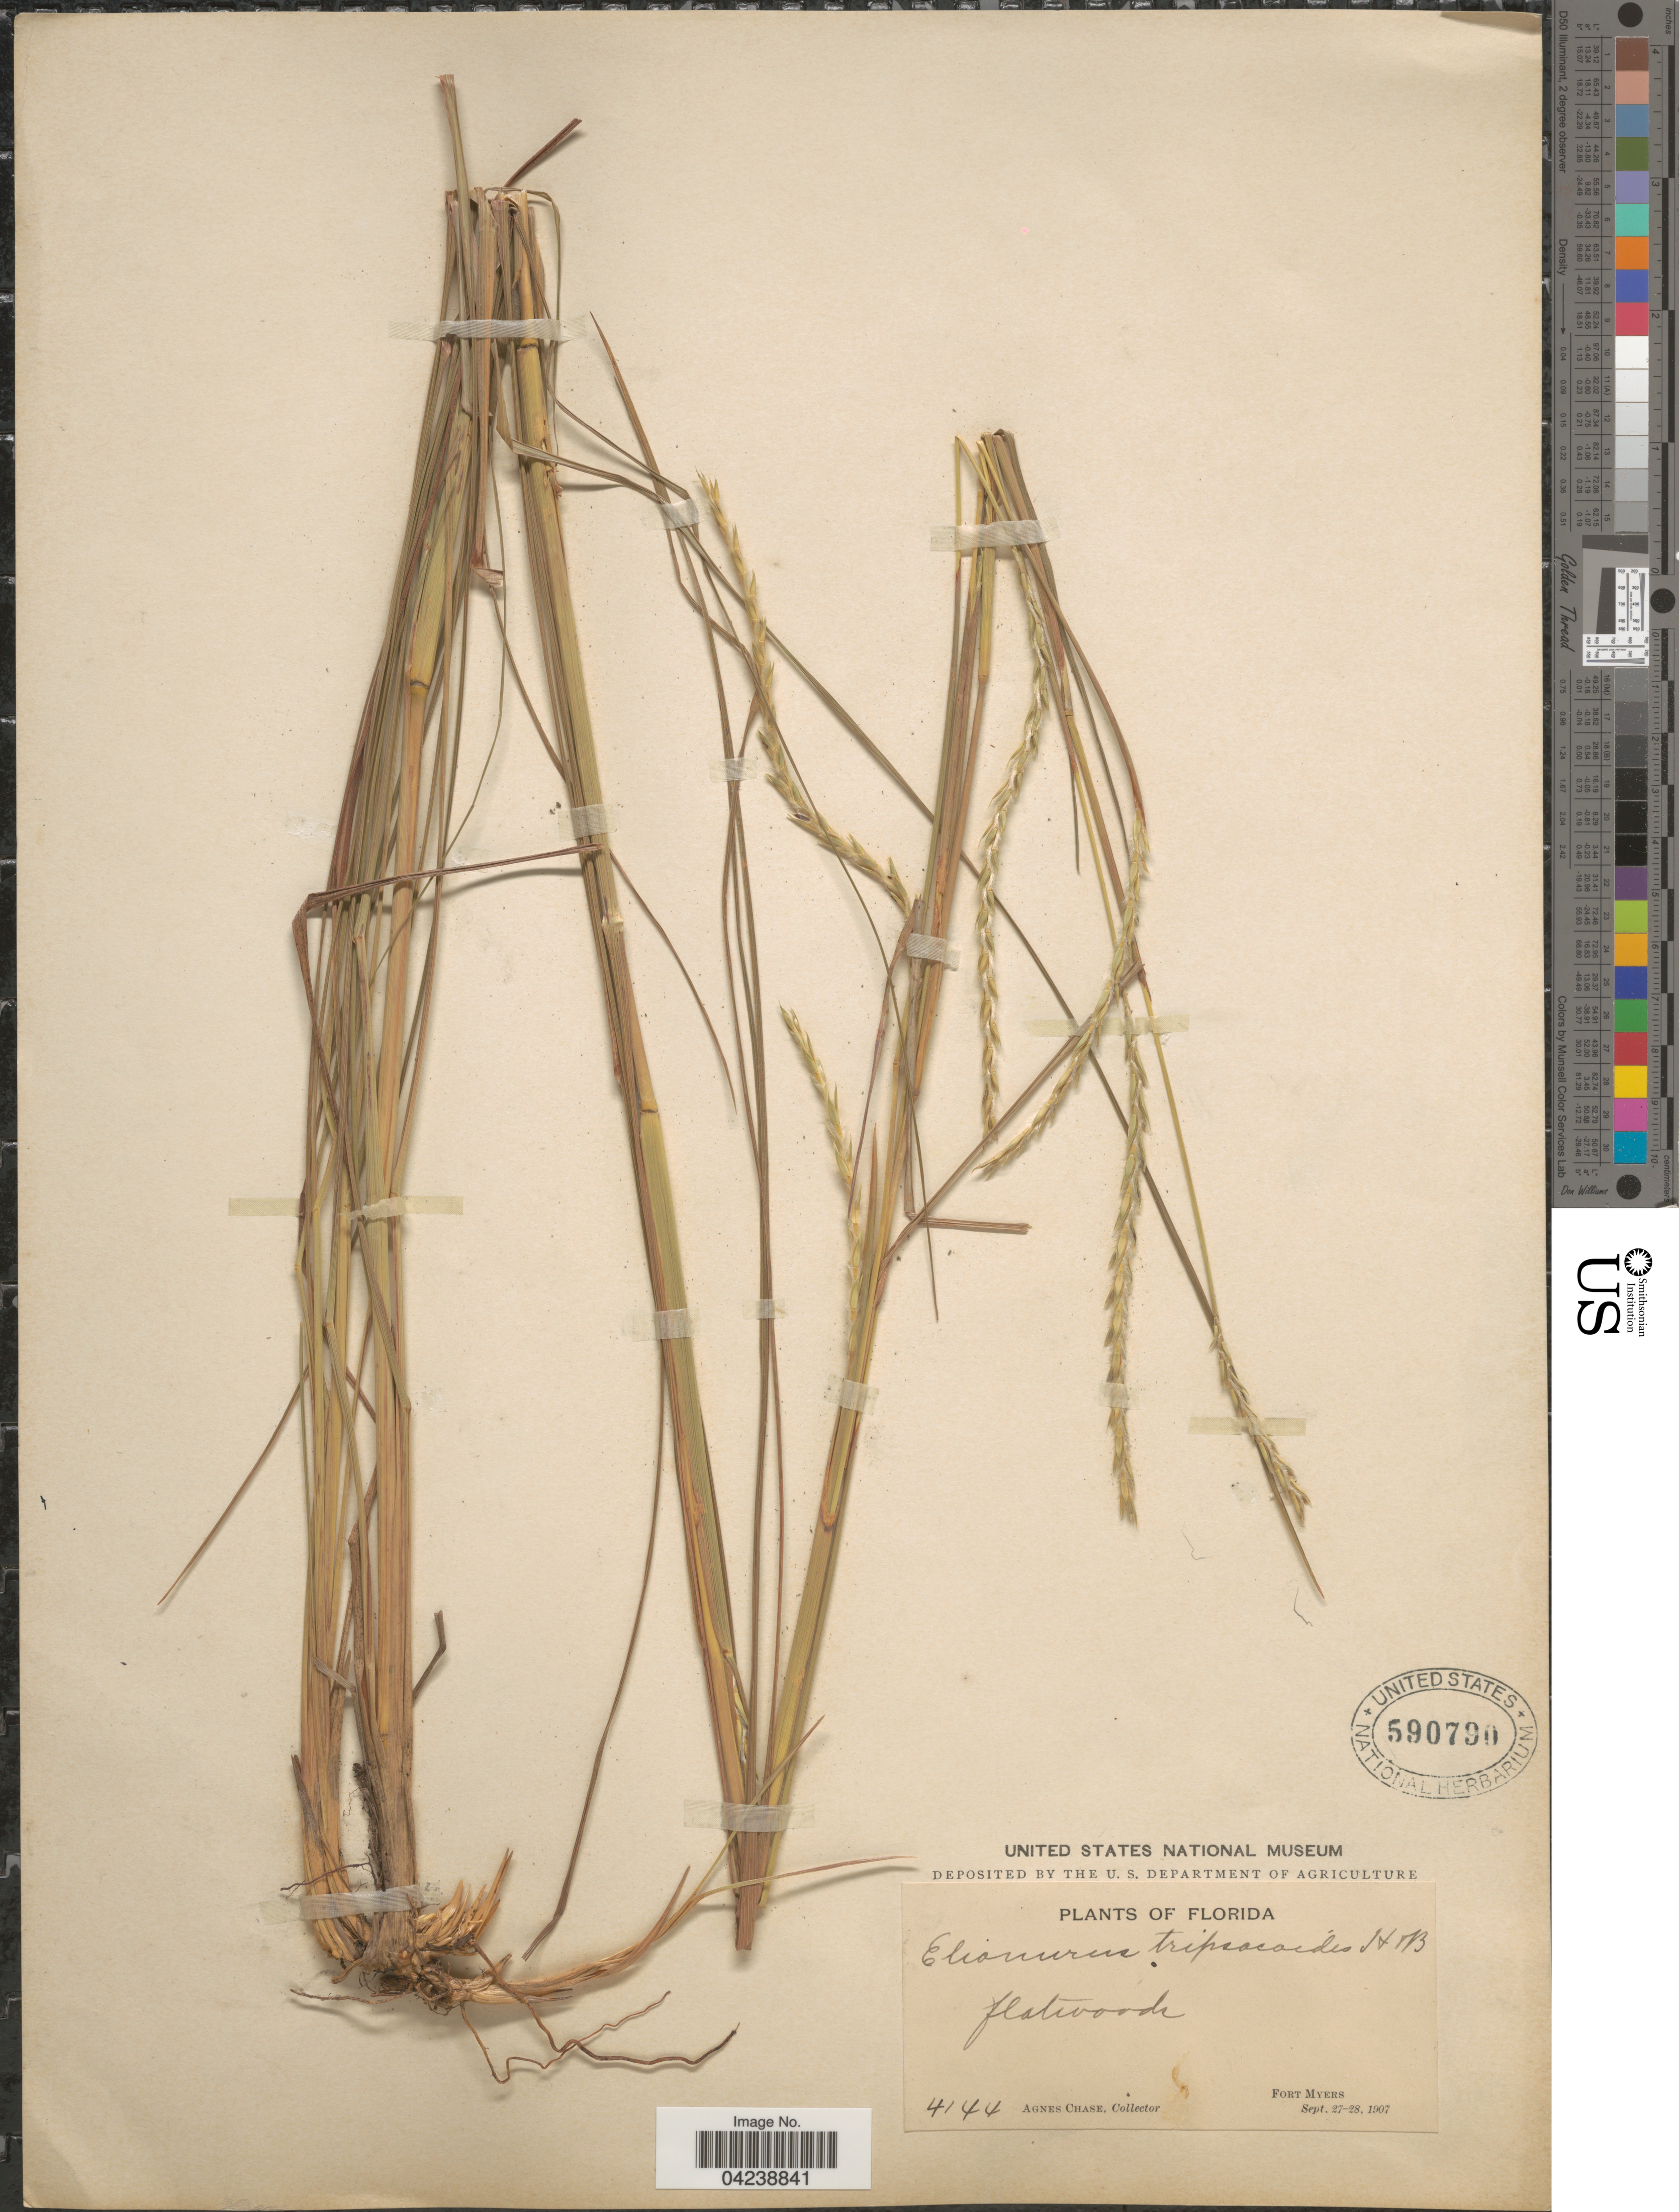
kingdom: Plantae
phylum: Tracheophyta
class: Liliopsida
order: Poales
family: Poaceae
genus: Elionurus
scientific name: Elionurus tripsacoides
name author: Humb. & Bonpl. ex Willd.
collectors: A. Chase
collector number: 4144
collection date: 1907-09-27/1907-09-28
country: United States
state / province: Florida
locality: Fort Myers.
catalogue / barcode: US 590790